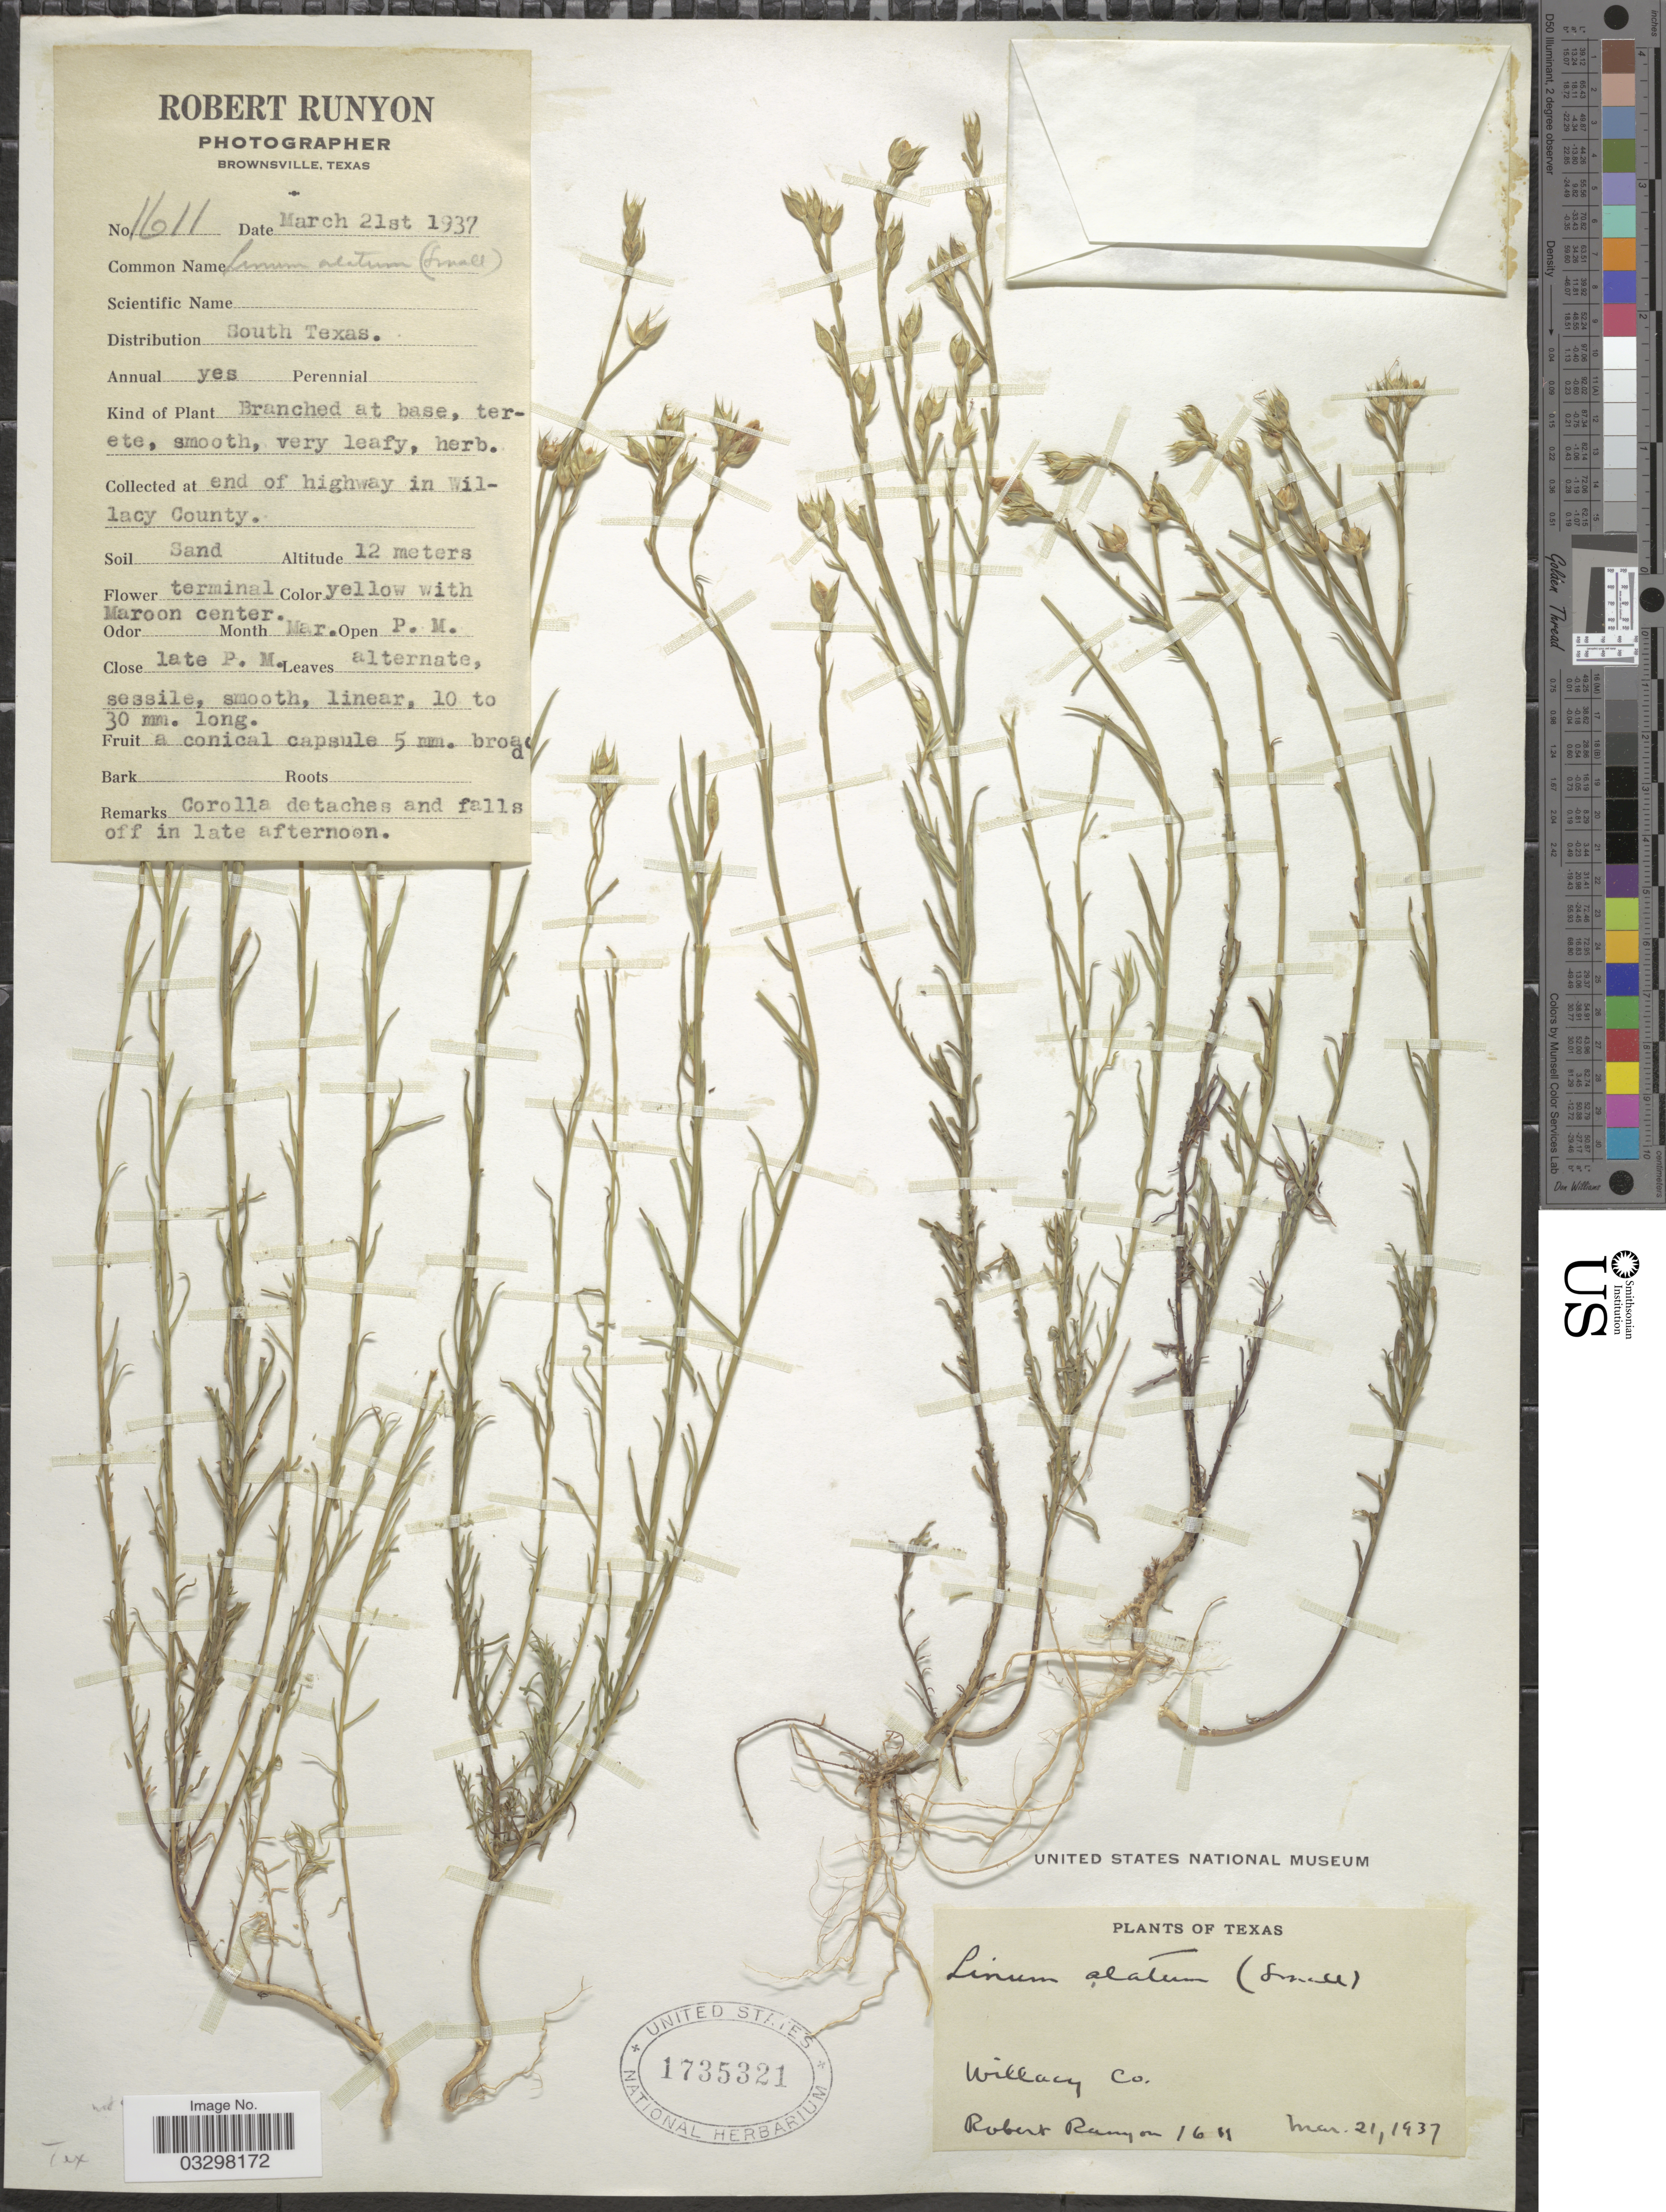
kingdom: Plantae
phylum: Tracheophyta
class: Magnoliopsida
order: Malpighiales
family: Linaceae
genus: Linum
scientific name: Linum alatum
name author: (Small) H.J.P. Winkl.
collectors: R. Runyon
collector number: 164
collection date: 1937-03-21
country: United States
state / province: Texas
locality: End of highway in Willacy County.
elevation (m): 12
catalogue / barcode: US 1735321